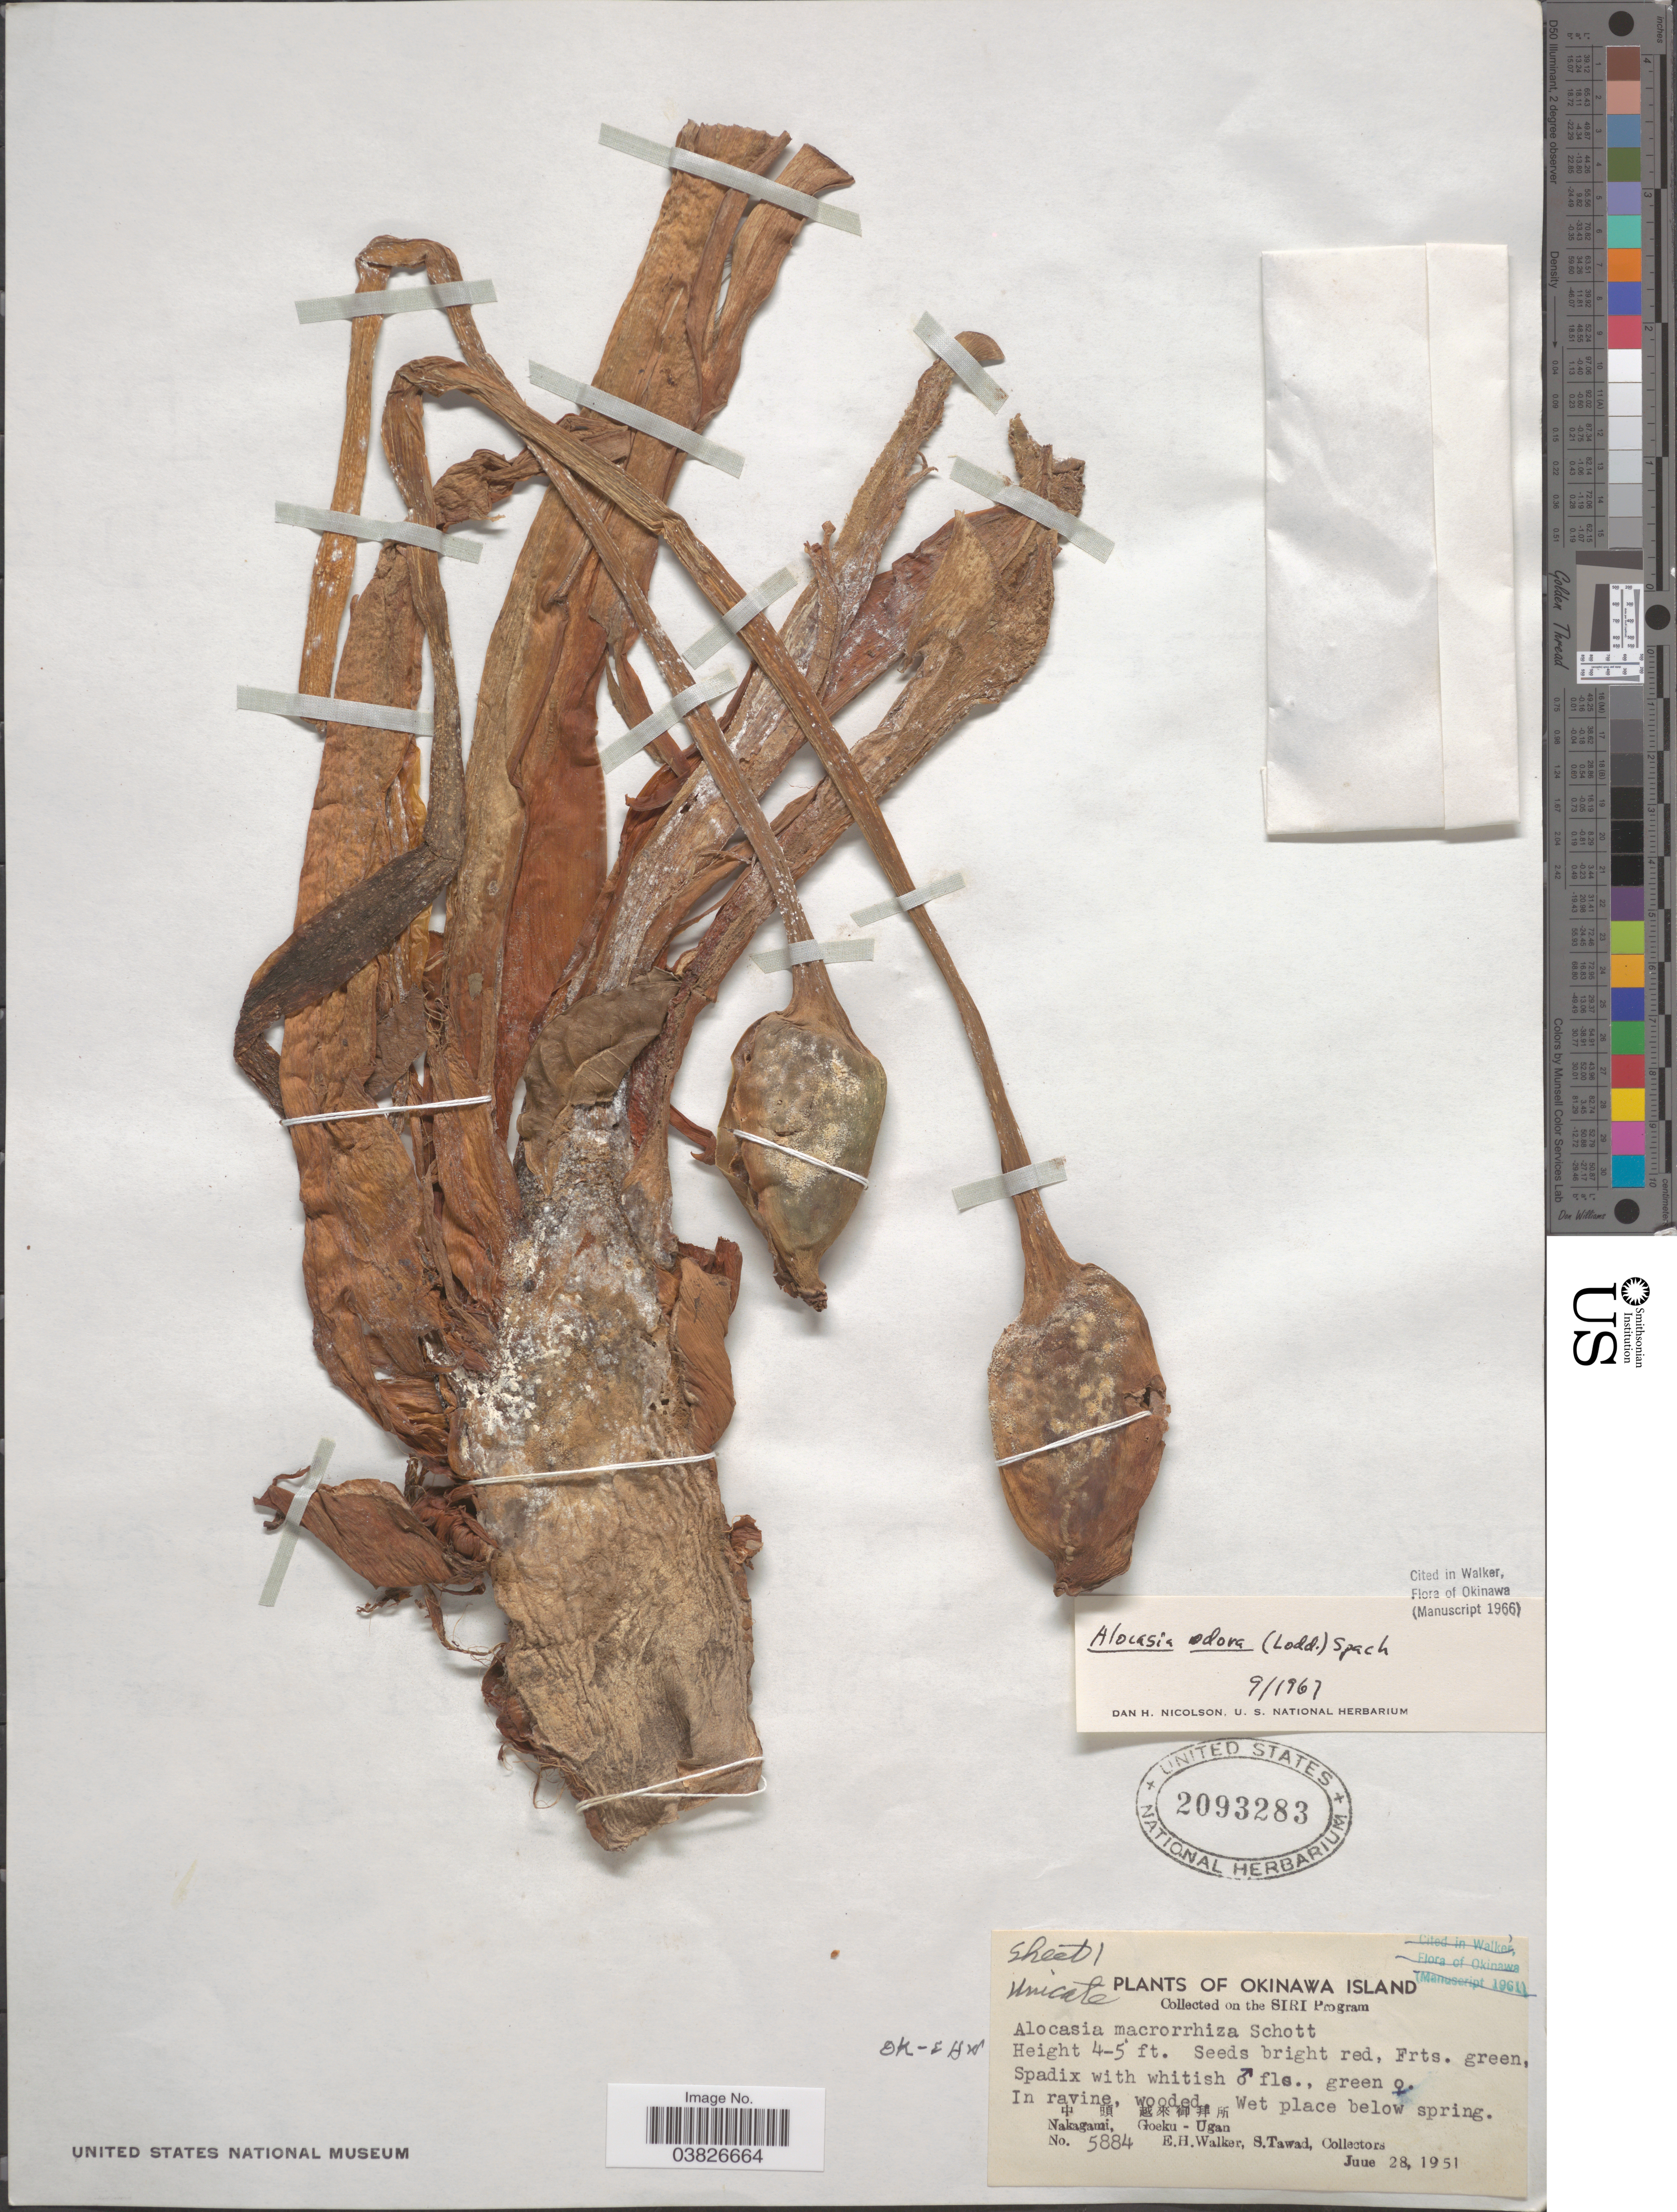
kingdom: Plantae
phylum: Tracheophyta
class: Liliopsida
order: Alismatales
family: Araceae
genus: Alocasia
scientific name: Alocasia odora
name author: (Roxb. ex Lodd. et al.) Spach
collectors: E. H. Walker & S. Tawad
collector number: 5884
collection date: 1951-06-28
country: Japan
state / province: Okinawa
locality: Okinawa Island. X. Nakagami, Goeku-Ugan.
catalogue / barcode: US 2093283